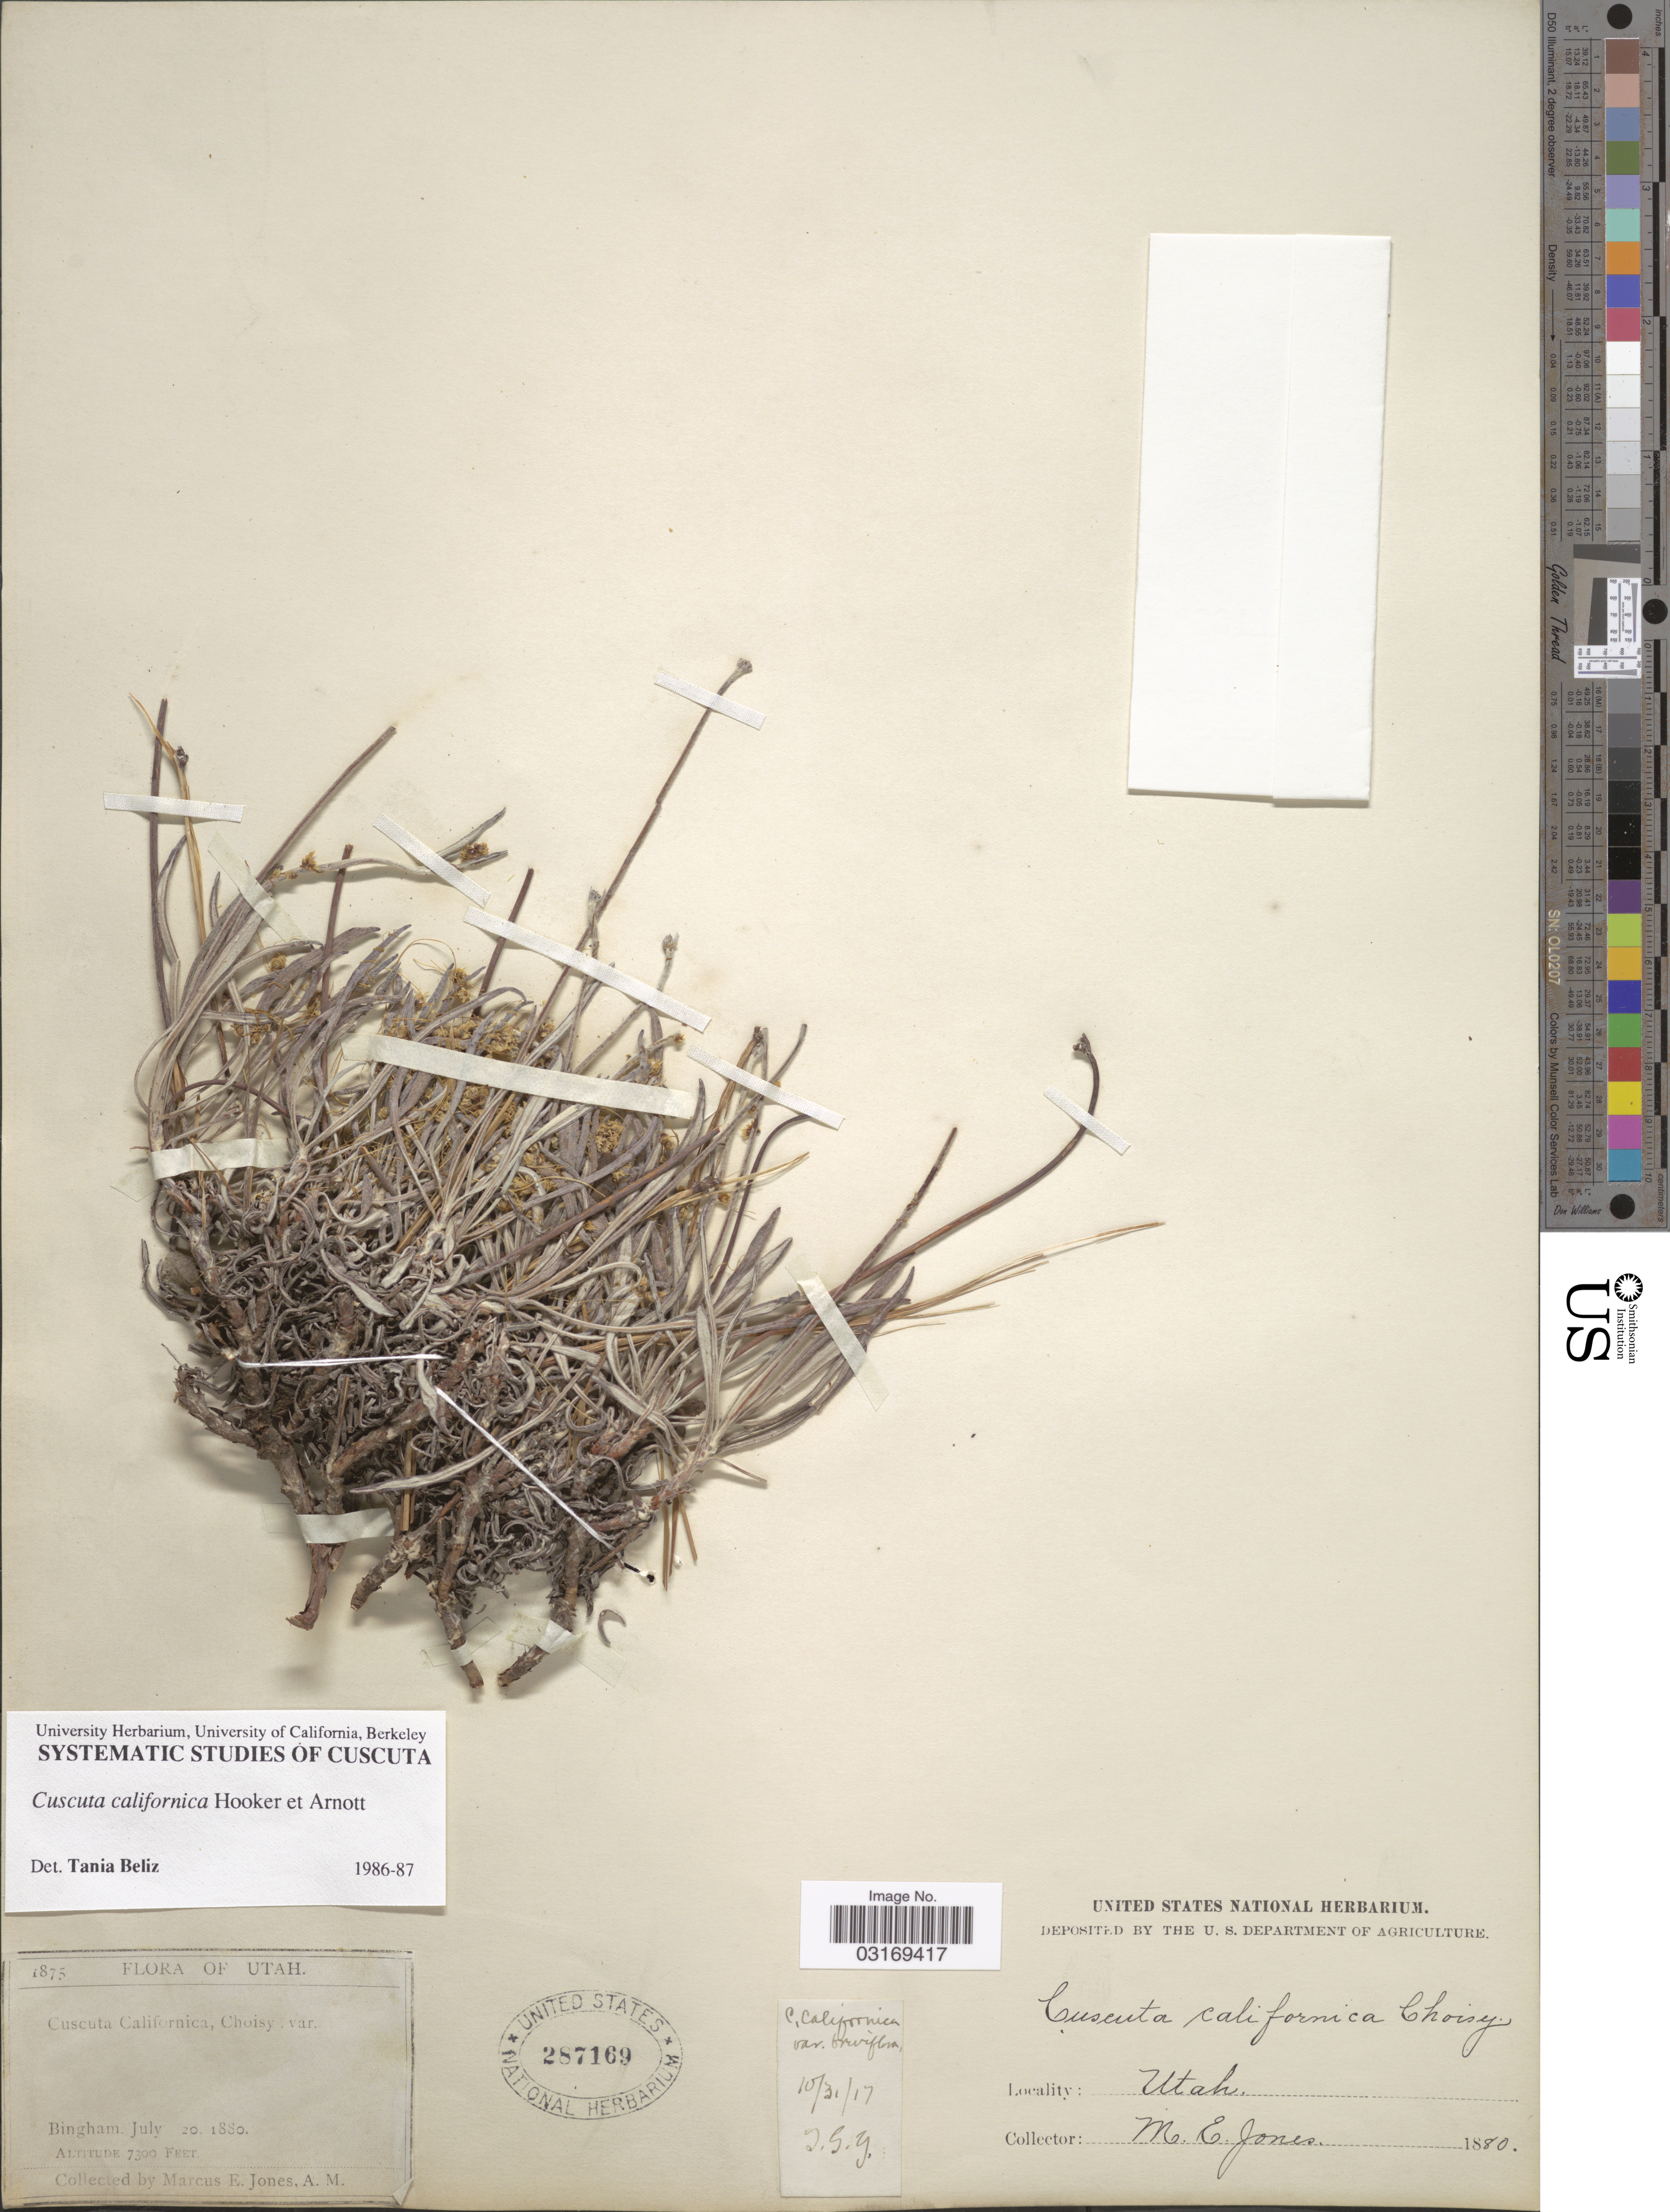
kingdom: Plantae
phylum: Tracheophyta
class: Magnoliopsida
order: Solanales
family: Convolvulaceae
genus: Cuscuta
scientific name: Cuscuta californica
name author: Hook. & Arn.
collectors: M. E. Jones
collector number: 1875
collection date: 1880-07-20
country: United States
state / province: Utah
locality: Bingham.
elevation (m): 2225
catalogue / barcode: US 287169